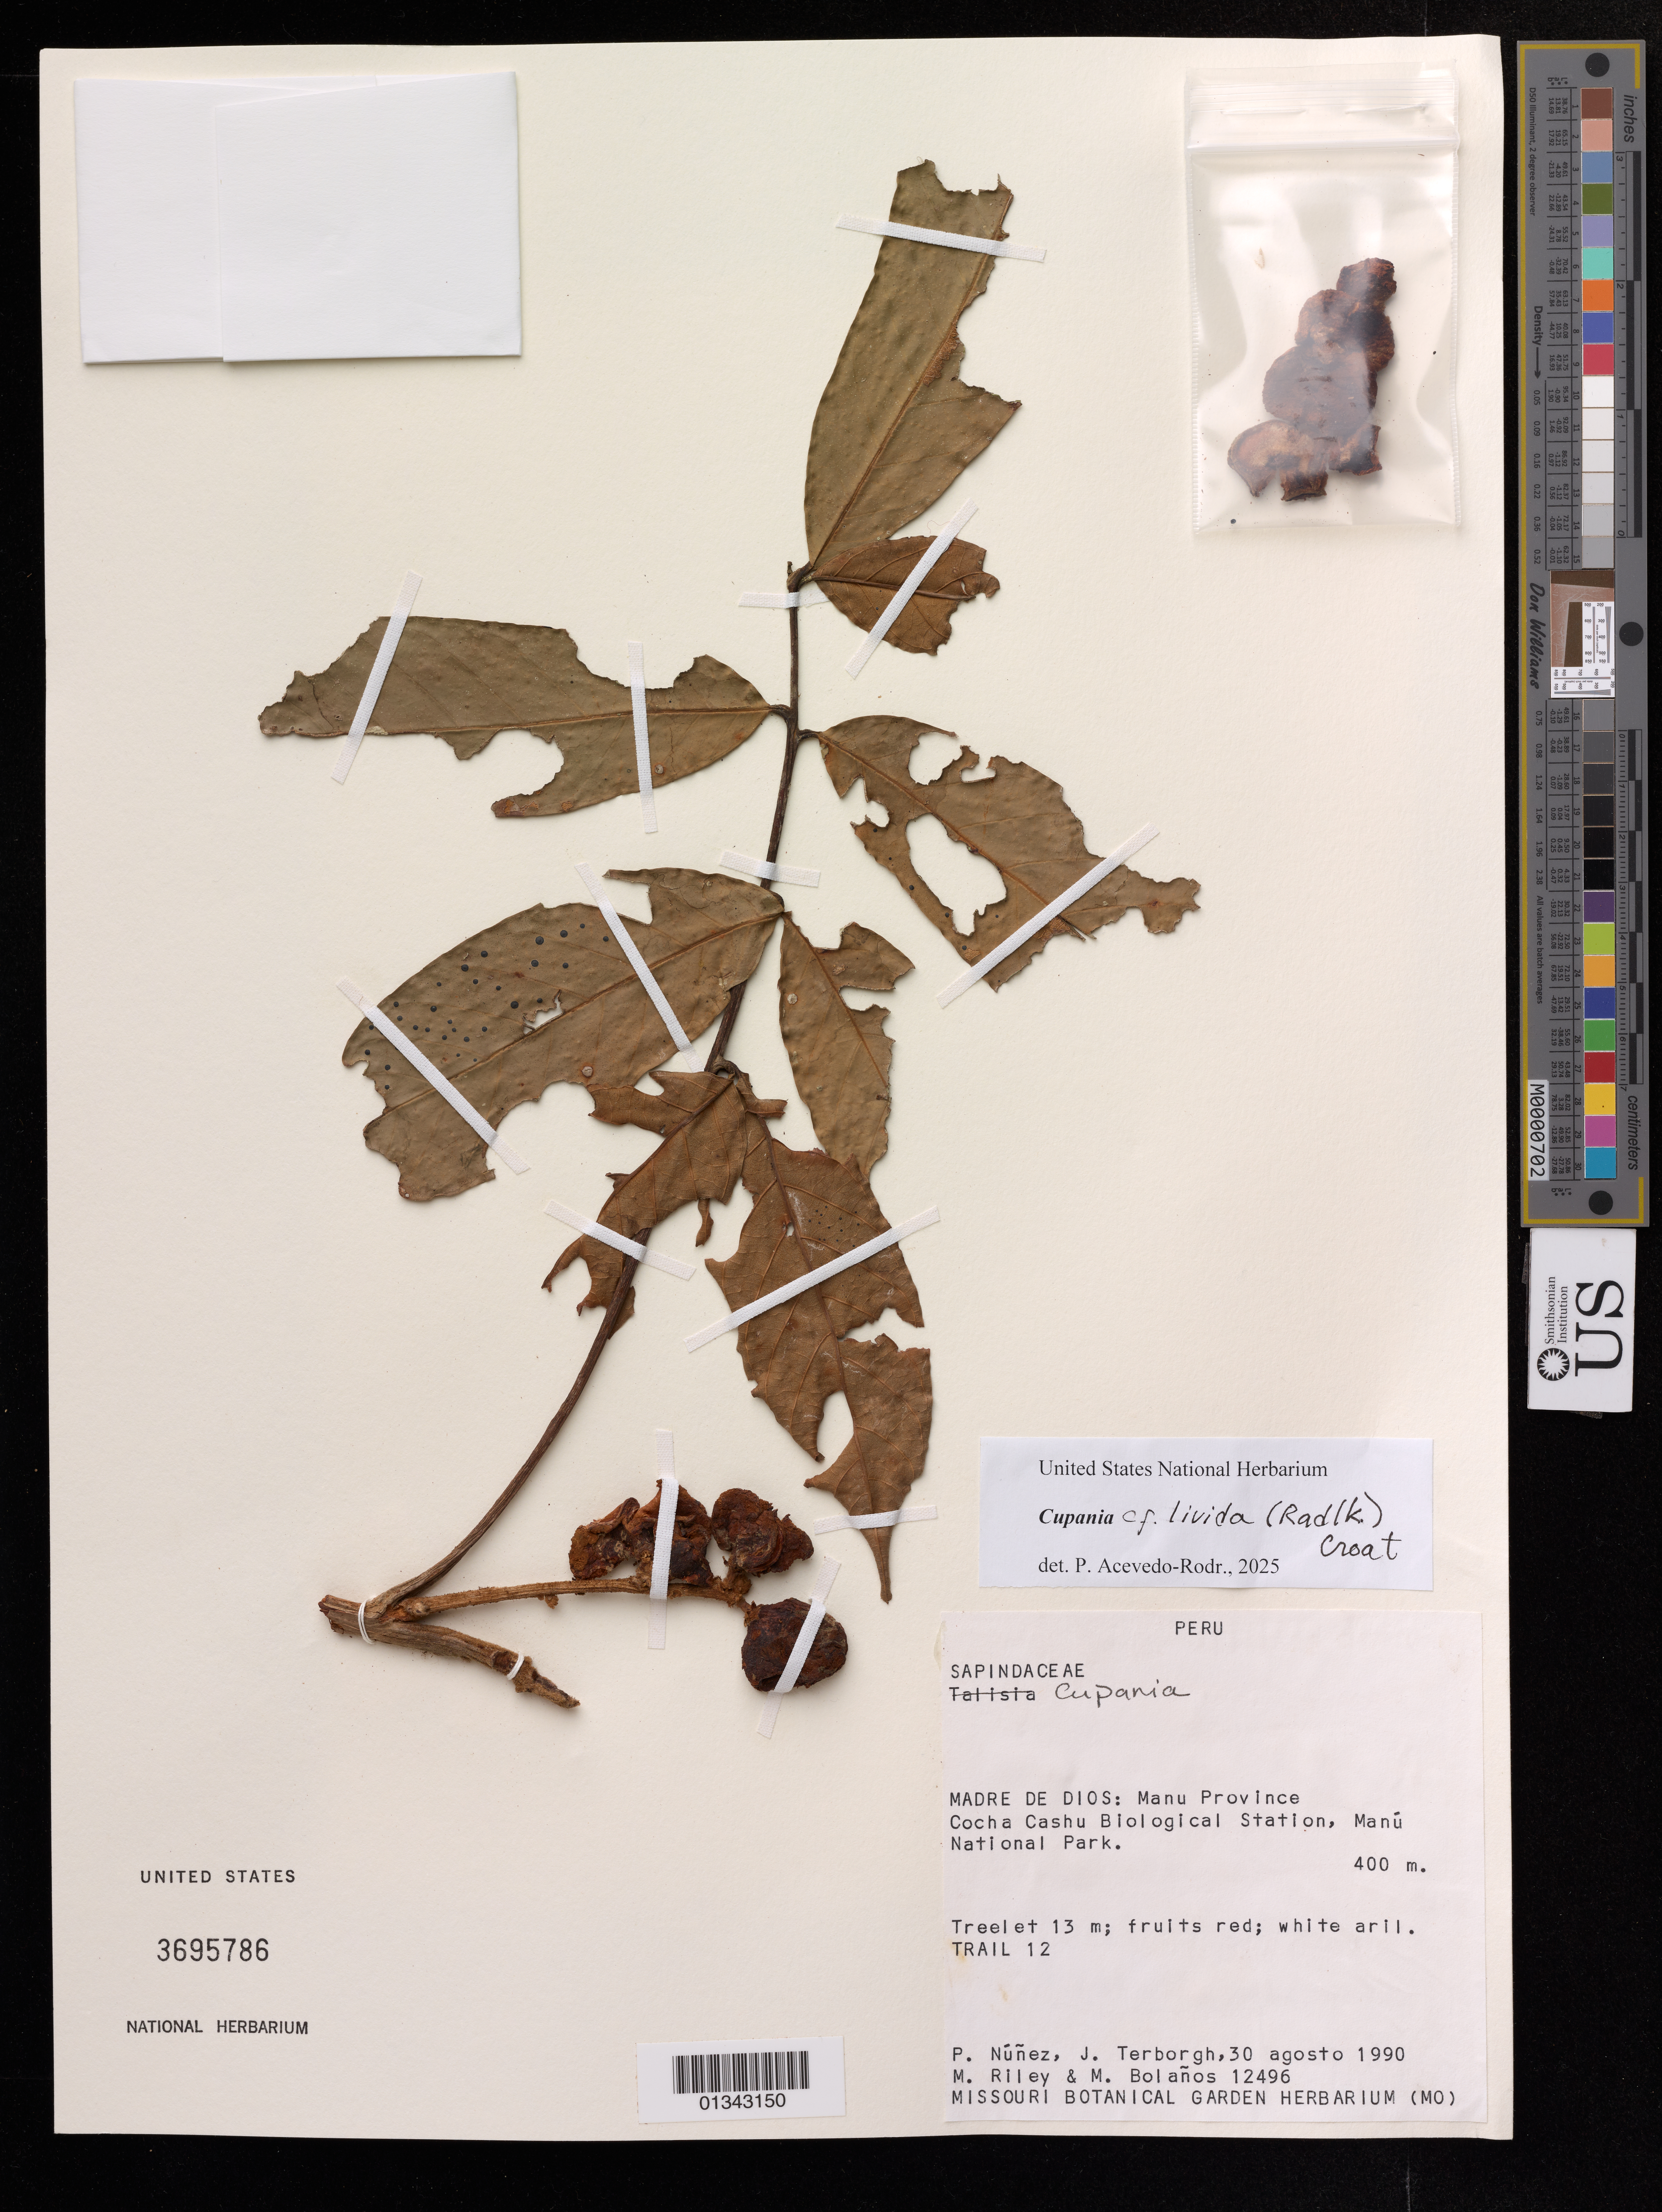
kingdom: Plantae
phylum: Tracheophyta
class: Magnoliopsida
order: Sapindales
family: Sapindaceae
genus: Cupania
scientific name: Cupania livida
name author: (Radlk.) Croat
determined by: Acevedo-Rodriguez, P., (US), Smithsonian Institution - National Museum of Natural History (UNITED STATES)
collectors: P. Nuñez V., J. Terborgh, M. Riley & M. Bolaños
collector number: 12496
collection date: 1990-08-30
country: Peru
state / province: Madre de Dios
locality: Manú Province. Cocha Cashu Biological Station, Manú National Park. Trail 12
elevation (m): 400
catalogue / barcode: US 3695786